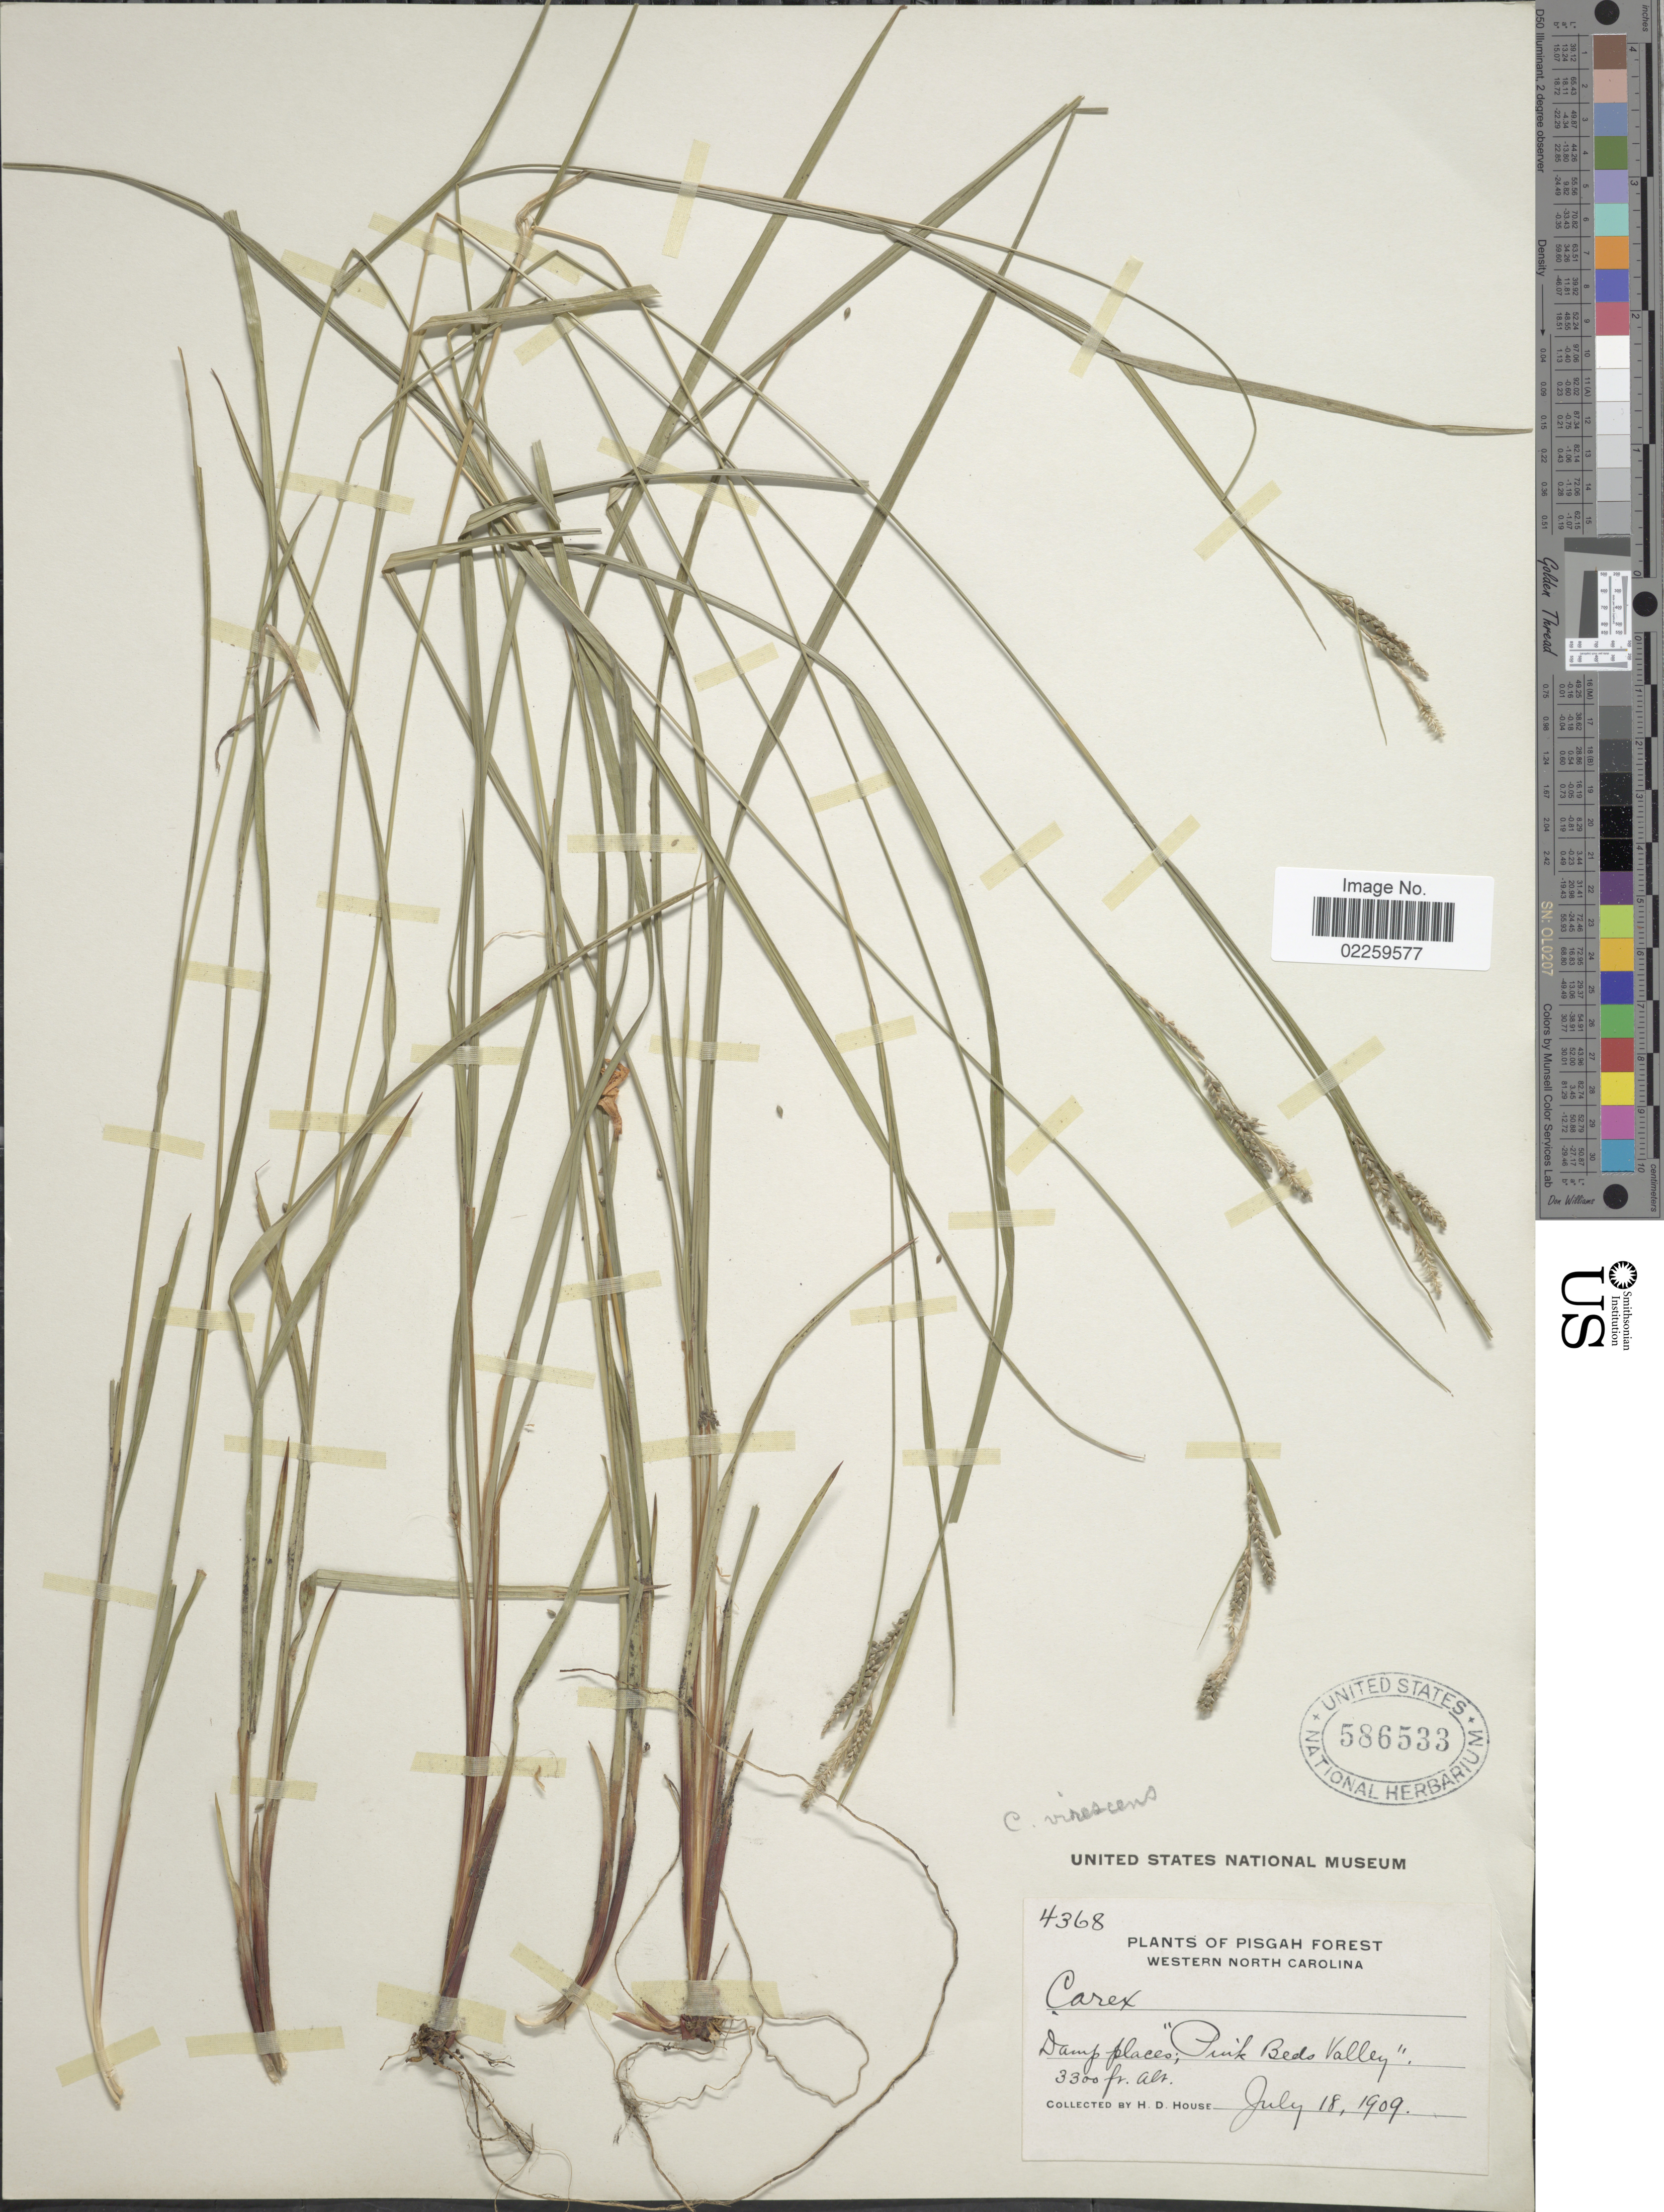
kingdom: Plantae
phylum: Tracheophyta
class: Liliopsida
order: Poales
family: Cyperaceae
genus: Carex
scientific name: Carex virescens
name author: Muhl. ex Willd.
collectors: H. D. House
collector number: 4368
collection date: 1909-07-18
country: United States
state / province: North Carolina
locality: Pisgah Forest, Western North Carolina. Damp Places; "Pink Beds Valley".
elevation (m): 1006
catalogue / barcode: US 586533